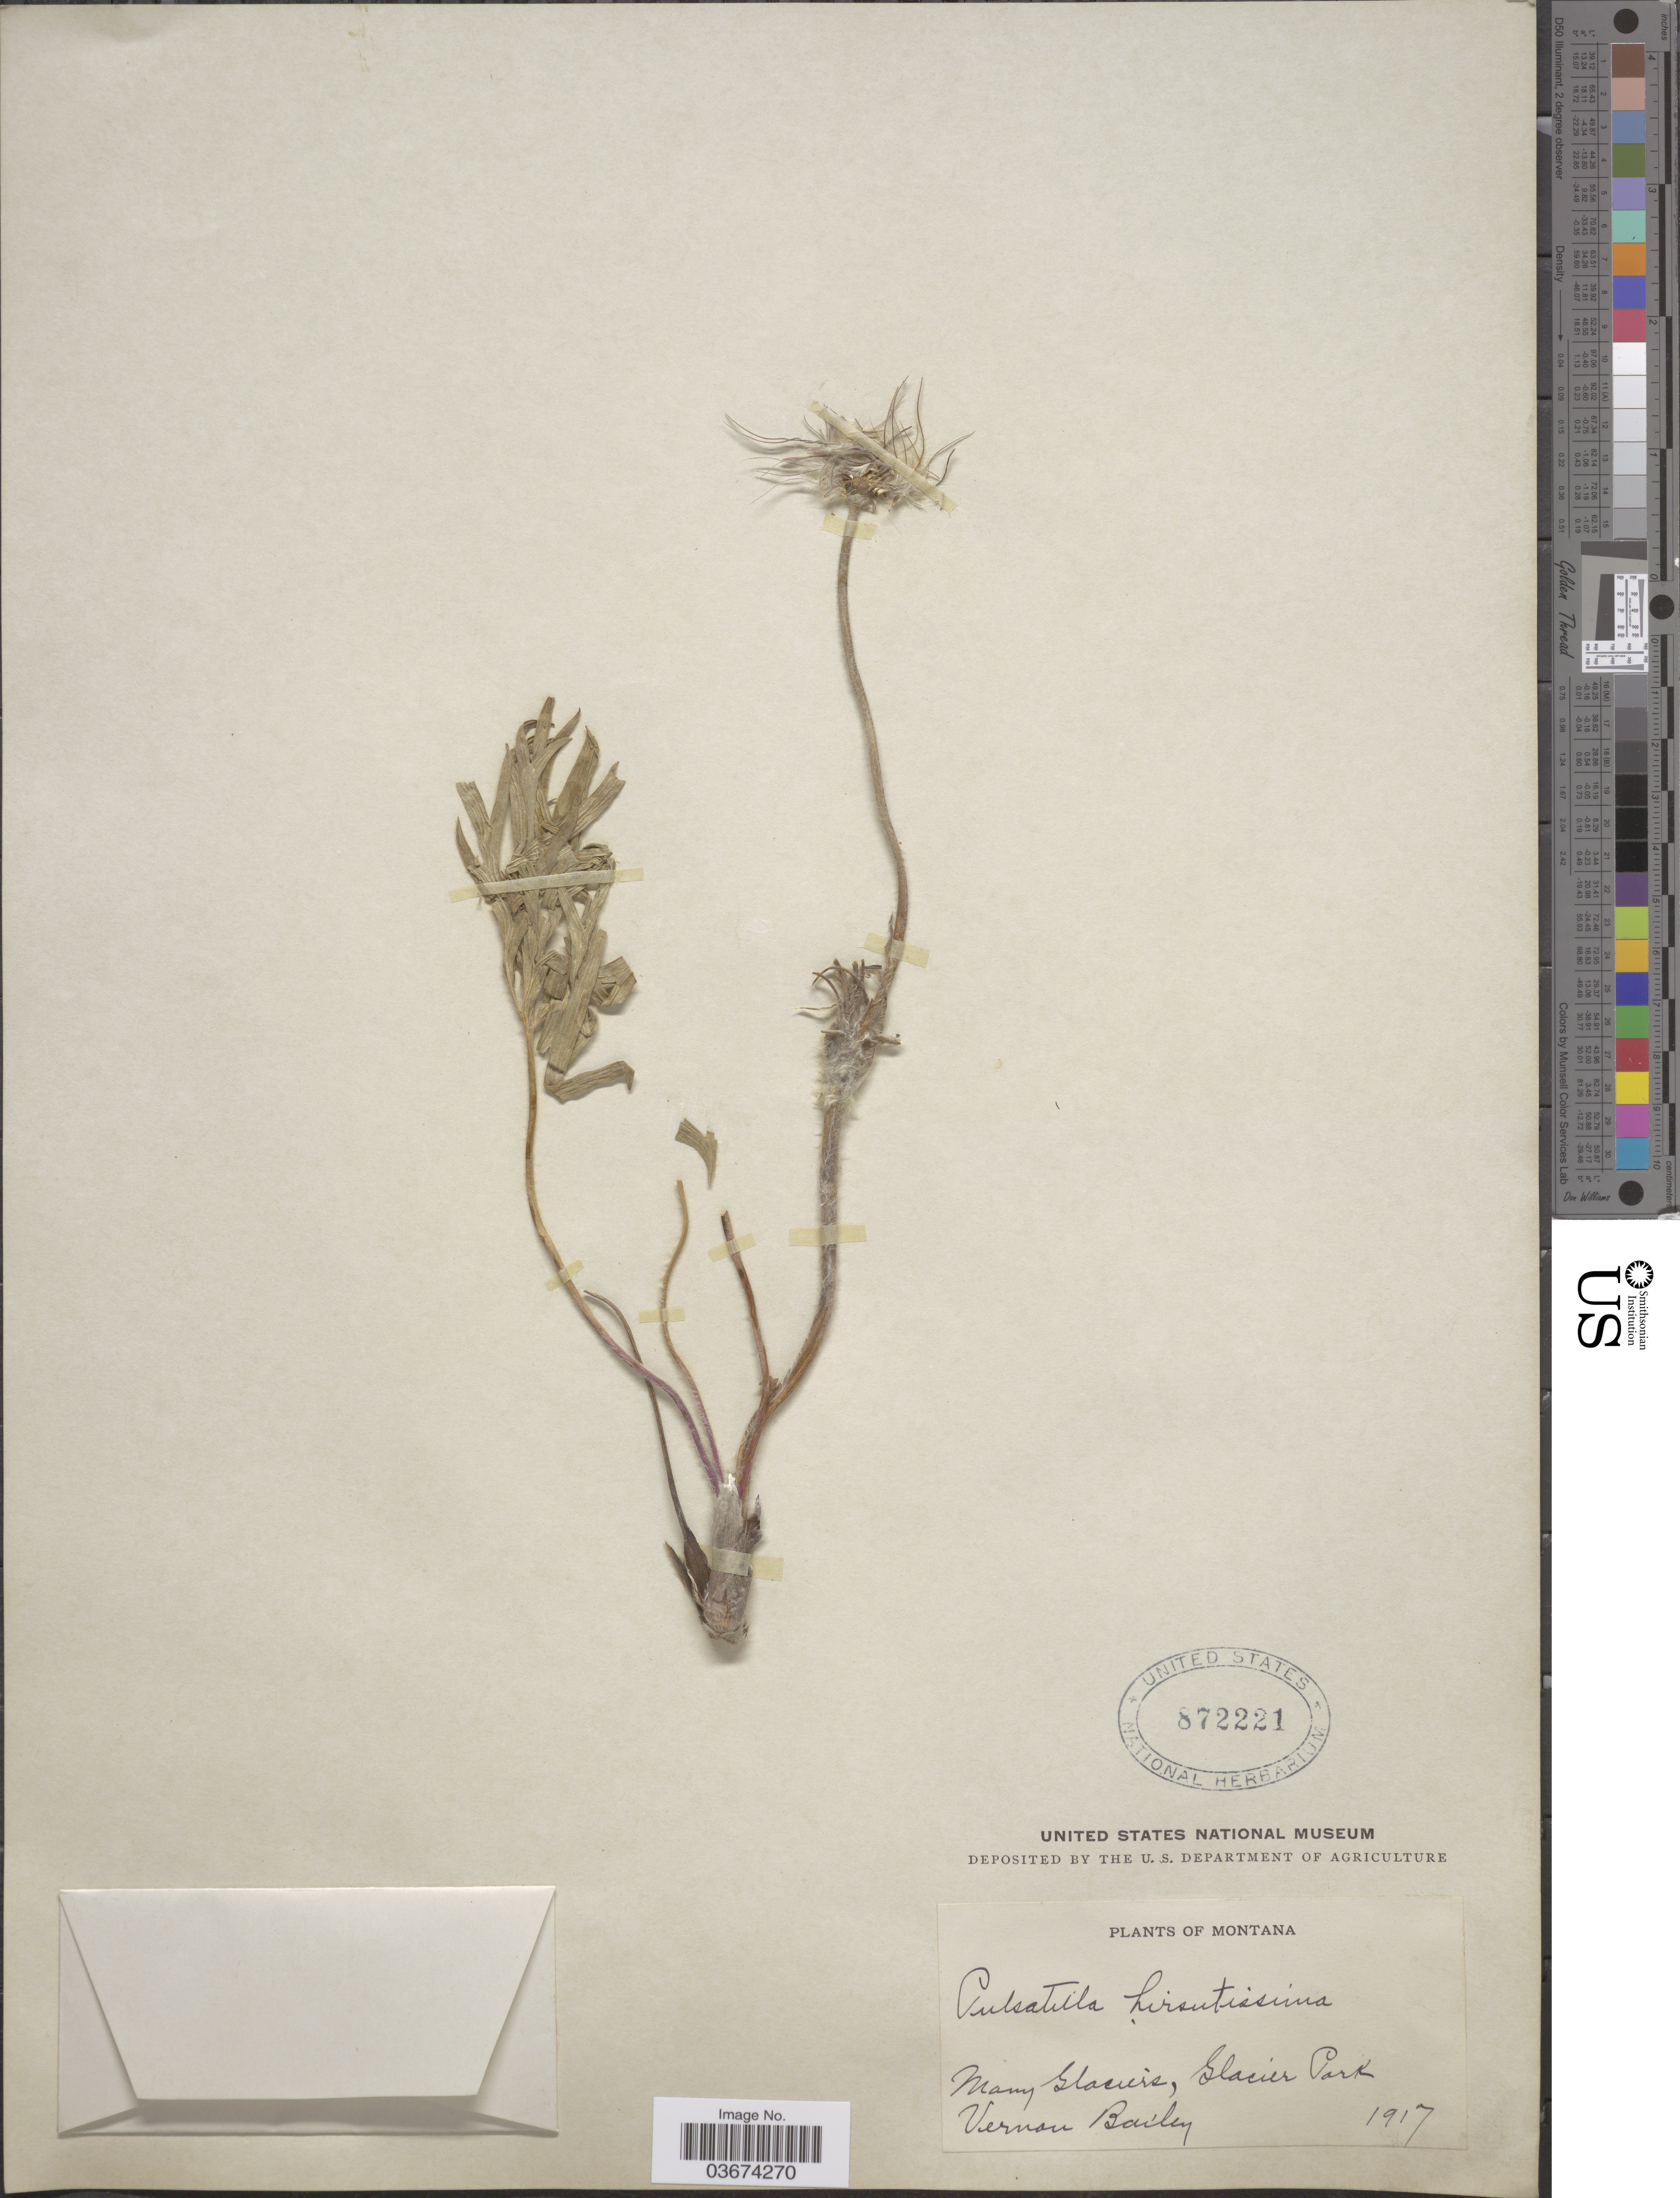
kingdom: Plantae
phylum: Tracheophyta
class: Magnoliopsida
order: Ranunculales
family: Ranunculaceae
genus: Pulsatilla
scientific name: Pulsatilla nuttalliana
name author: (DC.) Bercht. & J. Presl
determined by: Strong, Mark T., (BOT), Smithsonian Institution - National Museum of Natural History (UNITED STATES)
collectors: V. O. Bailey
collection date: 1917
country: United States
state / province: Montana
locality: Many Glacier's, Glacier Park.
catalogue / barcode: US 872221